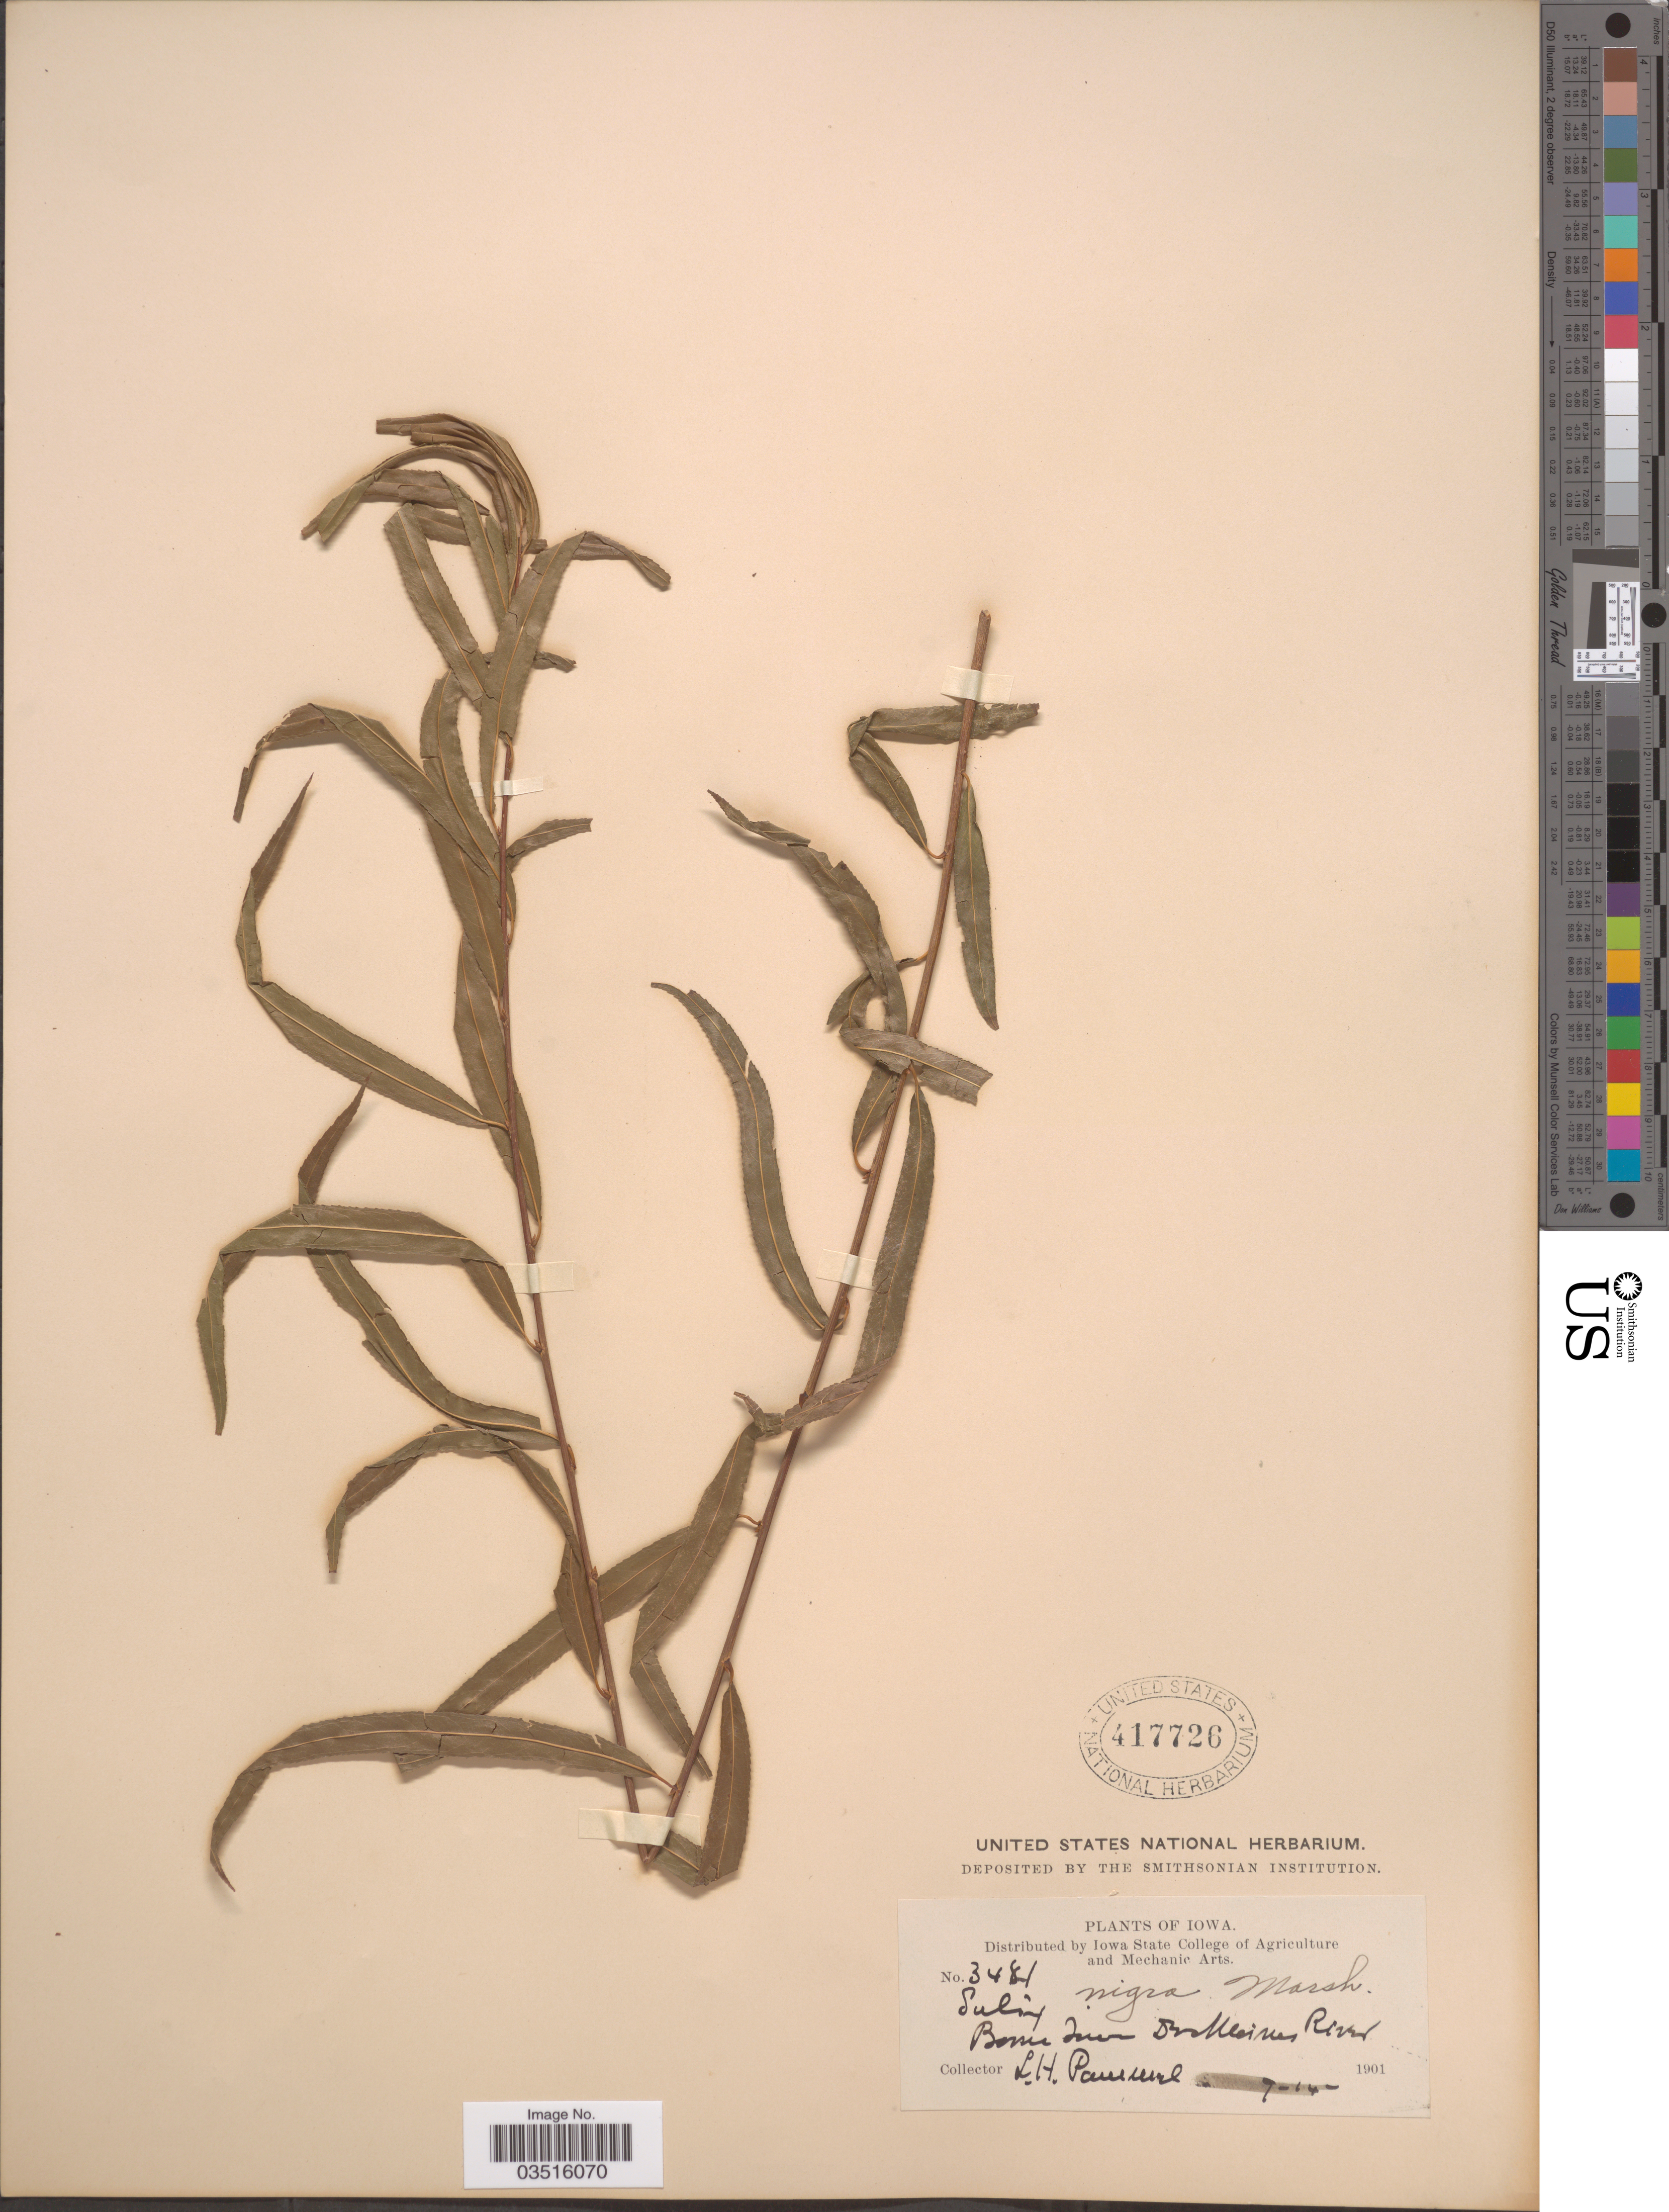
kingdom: Plantae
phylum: Tracheophyta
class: Magnoliopsida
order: Malpighiales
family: Salicaceae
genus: Salix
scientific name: Salix nigra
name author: Marshall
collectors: L. Pammel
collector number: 3481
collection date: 1901-07-14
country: United States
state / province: Iowa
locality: Boise, Des Moines River.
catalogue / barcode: US 417726